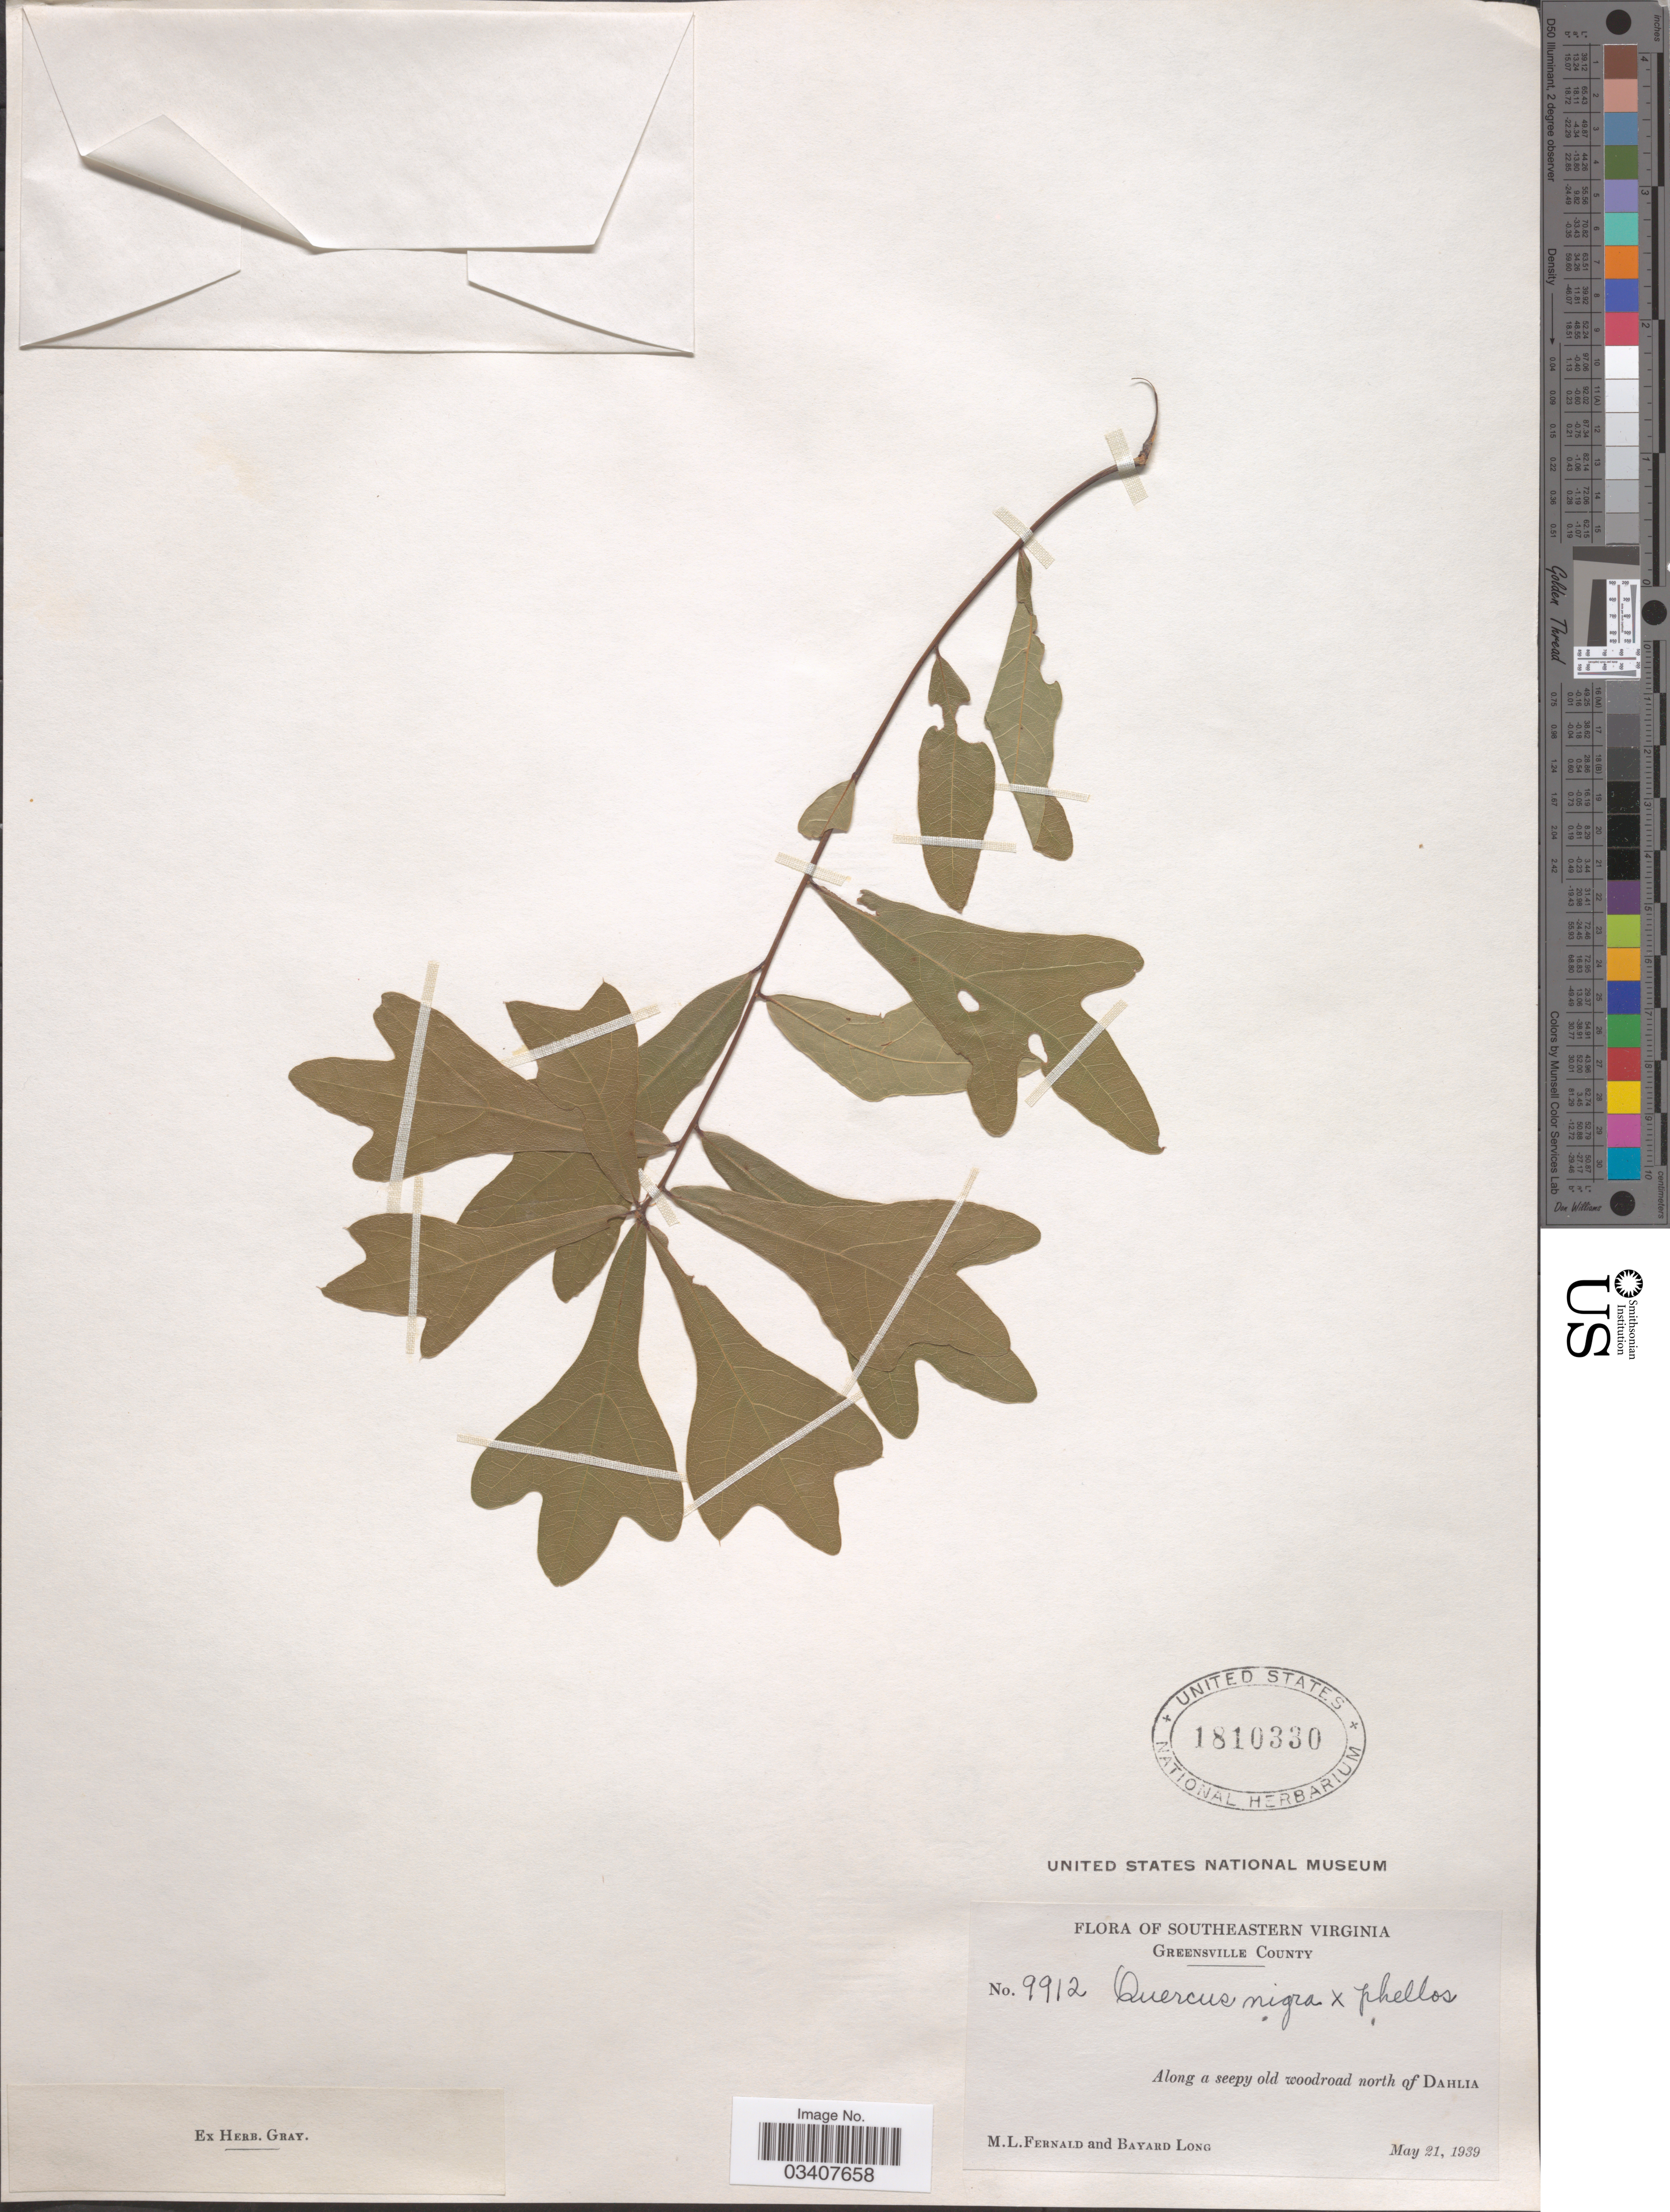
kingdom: Plantae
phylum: Tracheophyta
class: Magnoliopsida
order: Fagales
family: Fagaceae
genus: Quercus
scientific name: Quercus nigra x Q. phellos L.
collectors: M. L. Fernald & B. Long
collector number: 9912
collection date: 1939-05-21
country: United States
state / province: Virginia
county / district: Greensville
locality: Southeastern Virginia, Greensville County. Along a seepy old woodroad north of Dahlia.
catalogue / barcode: US 1810330